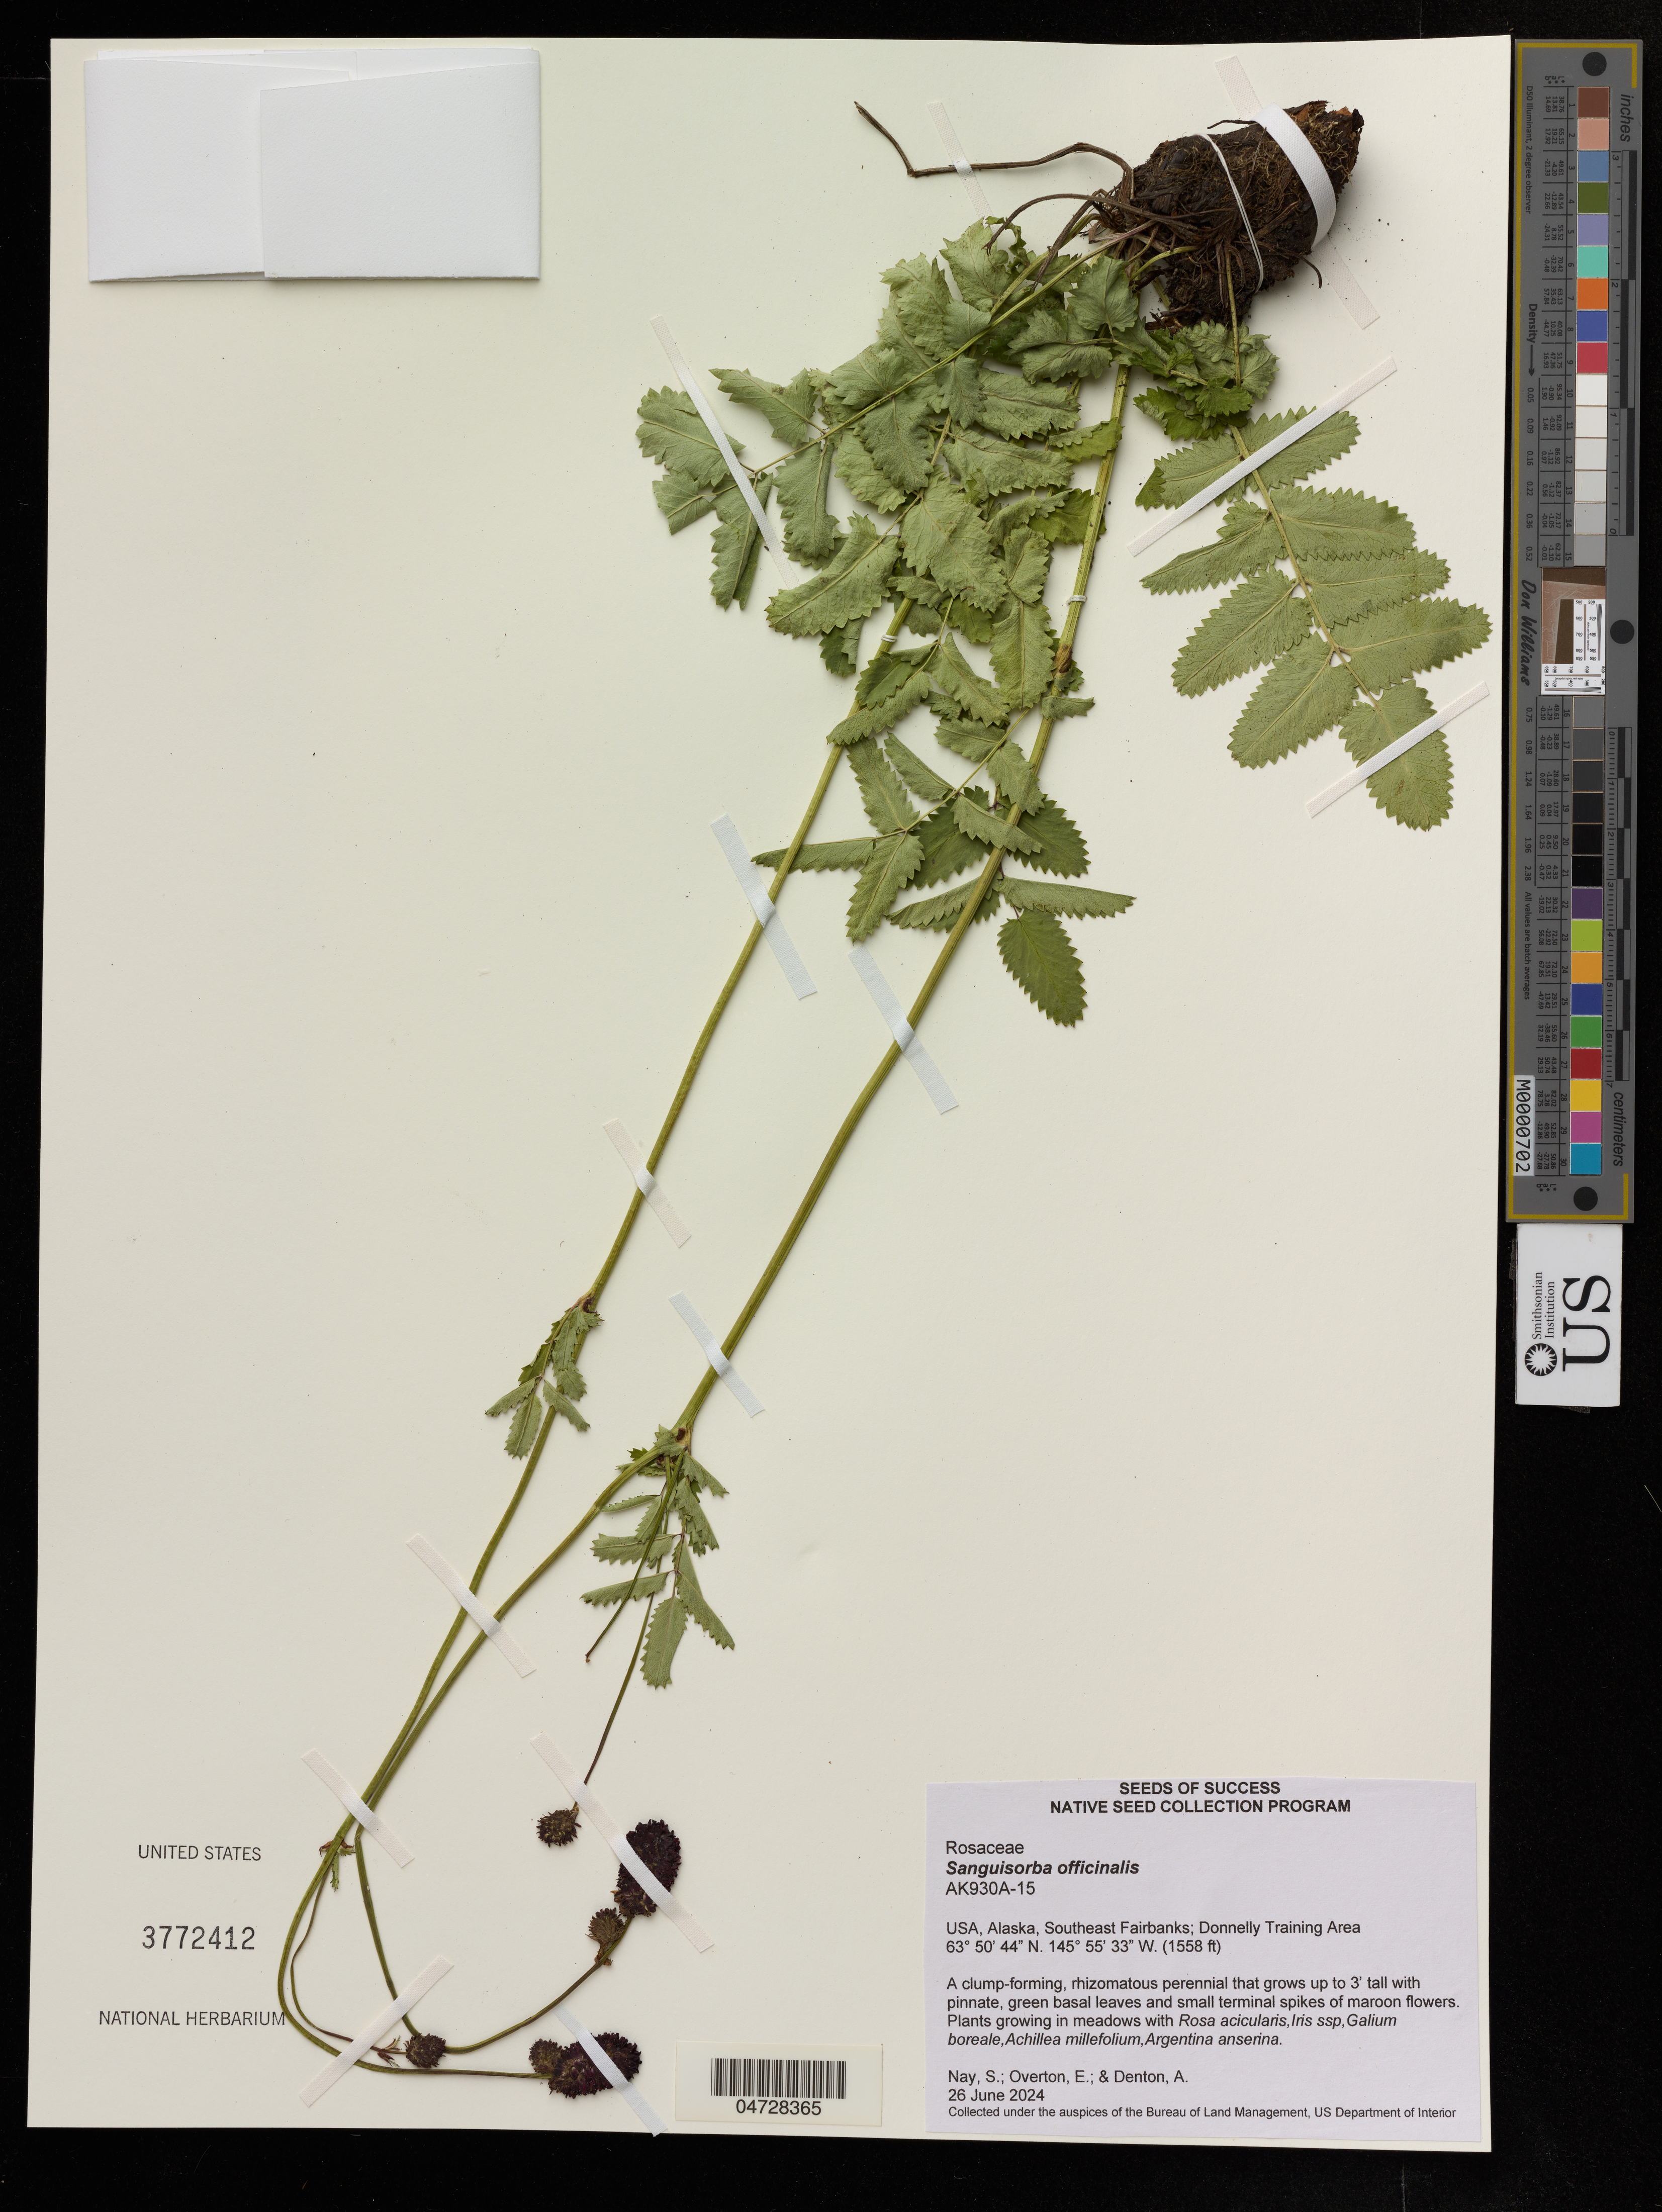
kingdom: Plantae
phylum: Tracheophyta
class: Magnoliopsida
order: Rosales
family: Rosaceae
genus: Sanguisorba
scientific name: Sanguisorba officinalis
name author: L.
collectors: S. Nay, E. Overton & A. Denton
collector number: AK930A-15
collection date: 2024-06-26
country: United States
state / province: Alaska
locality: Southeast Fairbanks; Donnelly Trainig Area.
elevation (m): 475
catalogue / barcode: US 3772412